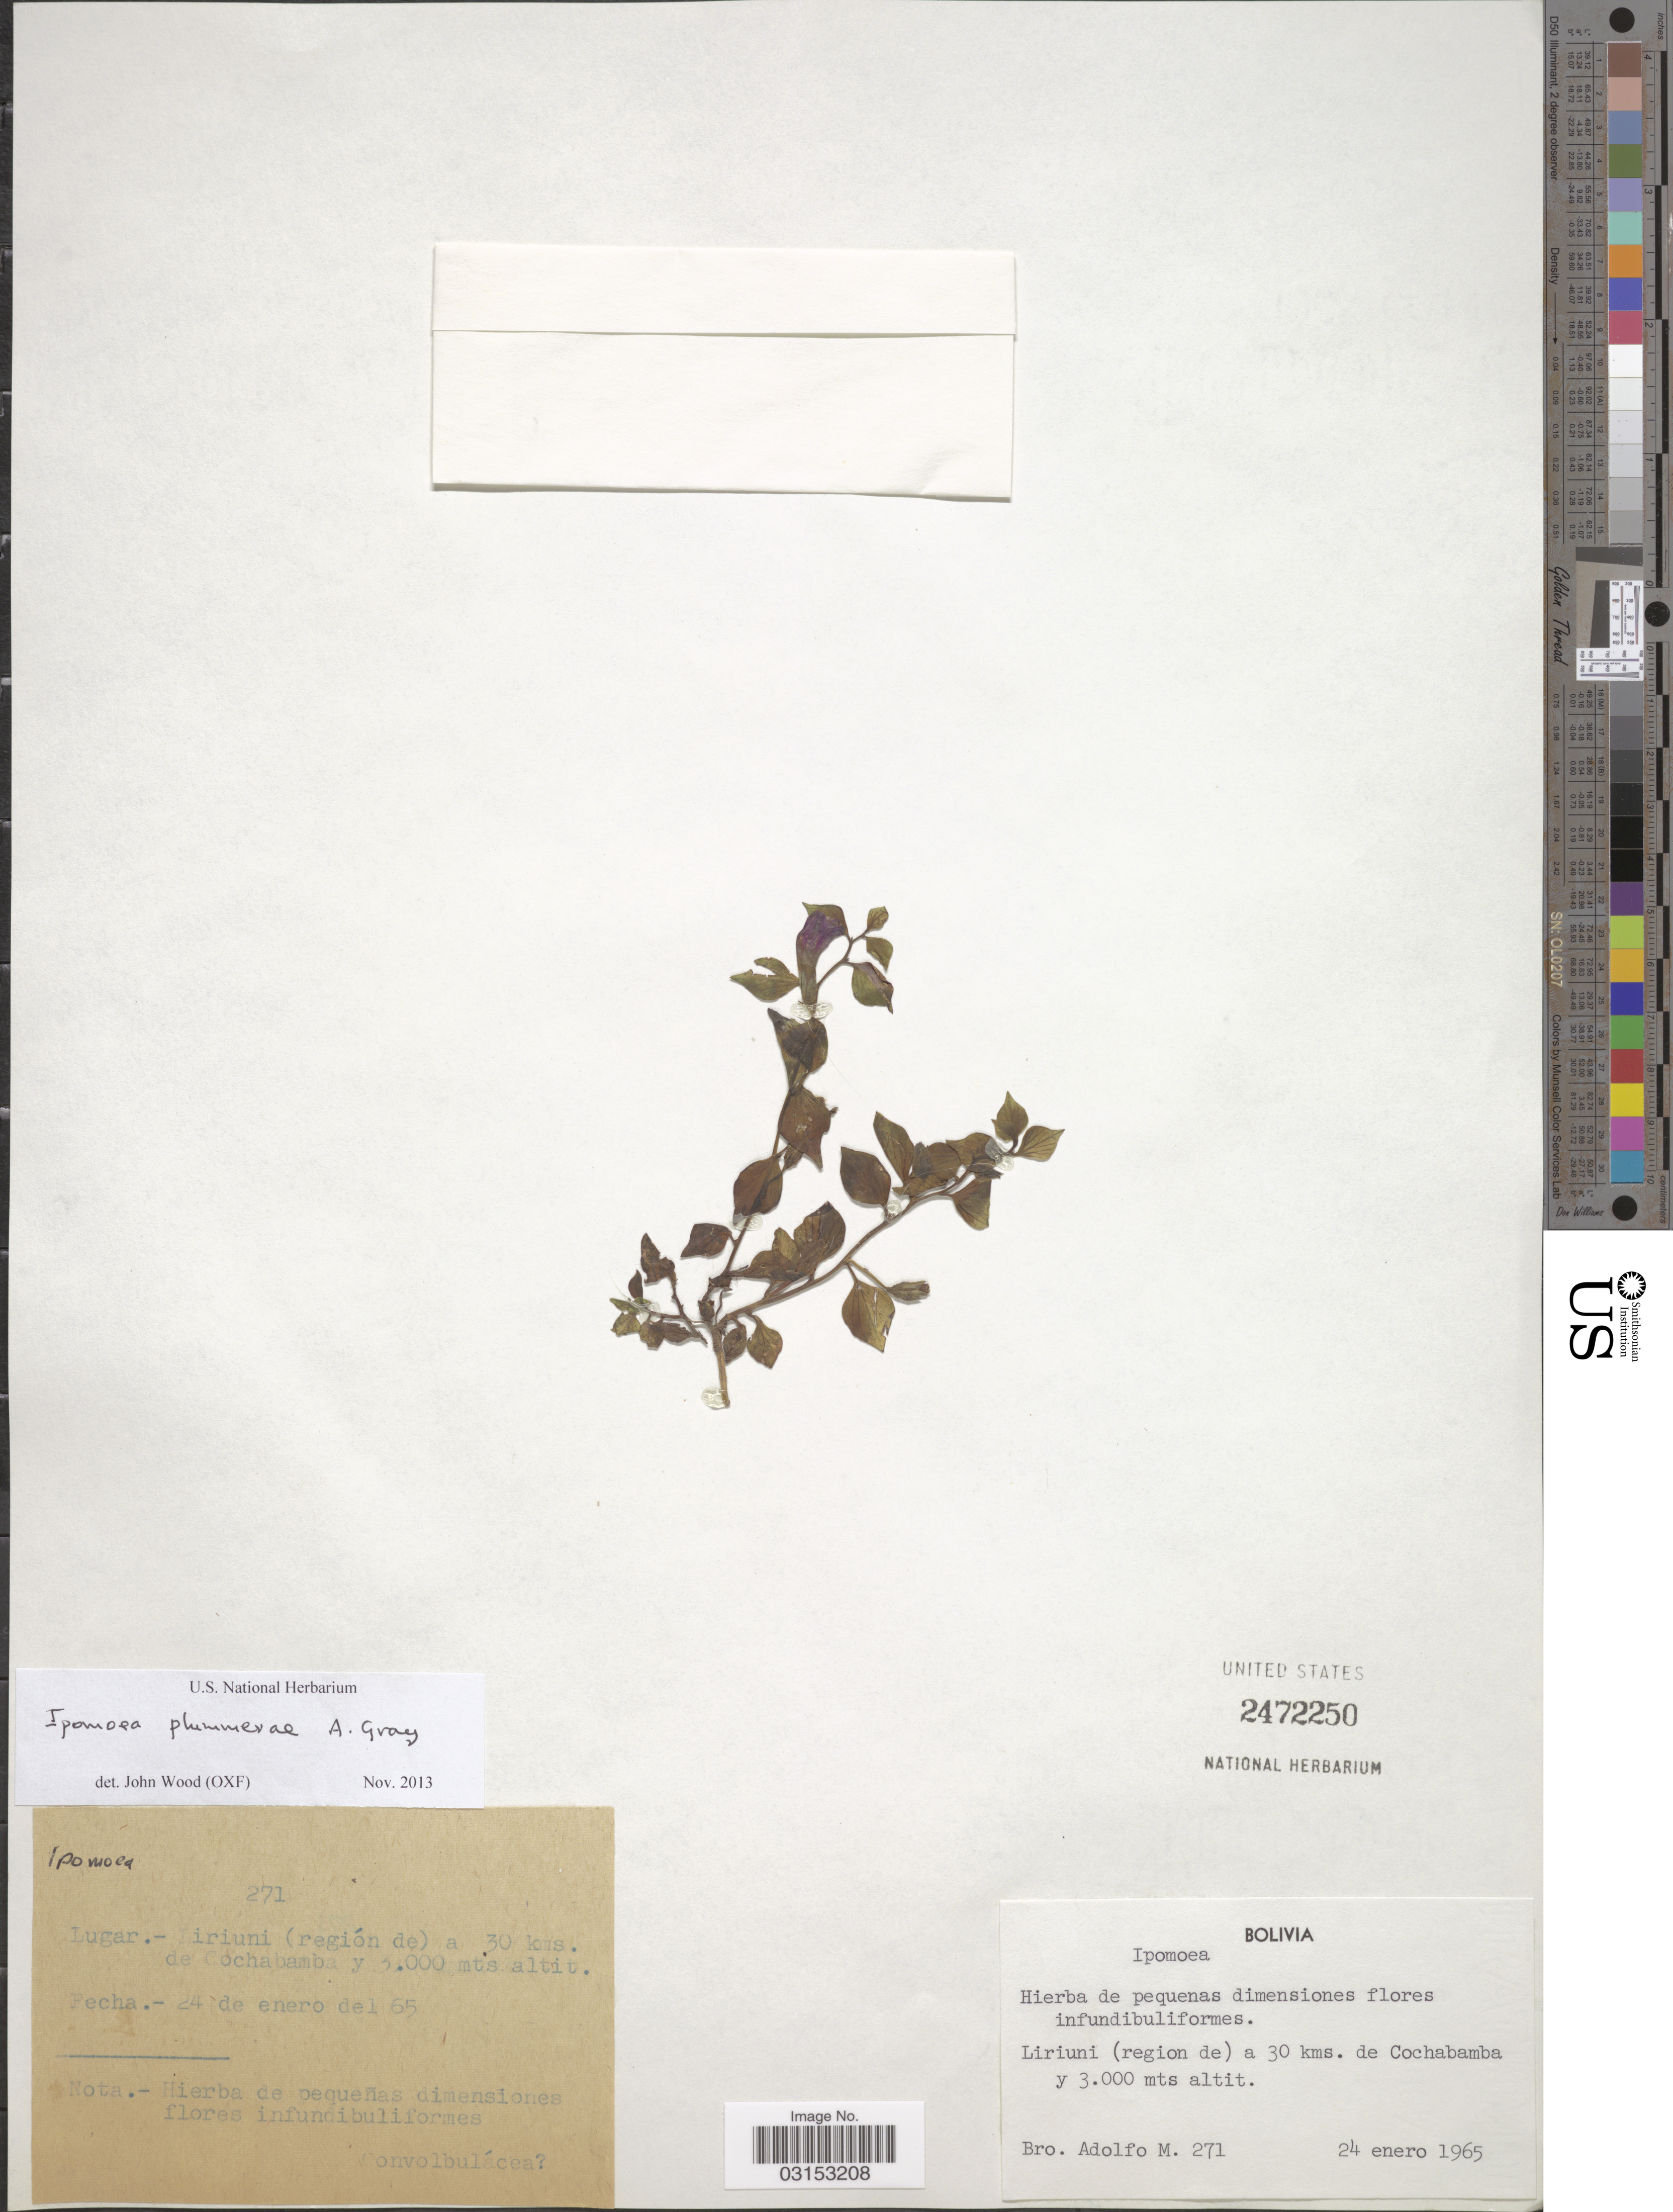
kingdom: Plantae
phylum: Tracheophyta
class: Magnoliopsida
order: Solanales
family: Convolvulaceae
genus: Ipomoea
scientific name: Ipomoea plummerae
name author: A. Gray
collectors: Bro. Adolfo M.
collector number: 271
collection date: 1965-01-24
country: Bolivia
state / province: Cochabamba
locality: Liriuni (region de) a 30 kms. de Cochabamba.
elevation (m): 3000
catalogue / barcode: US 2472250